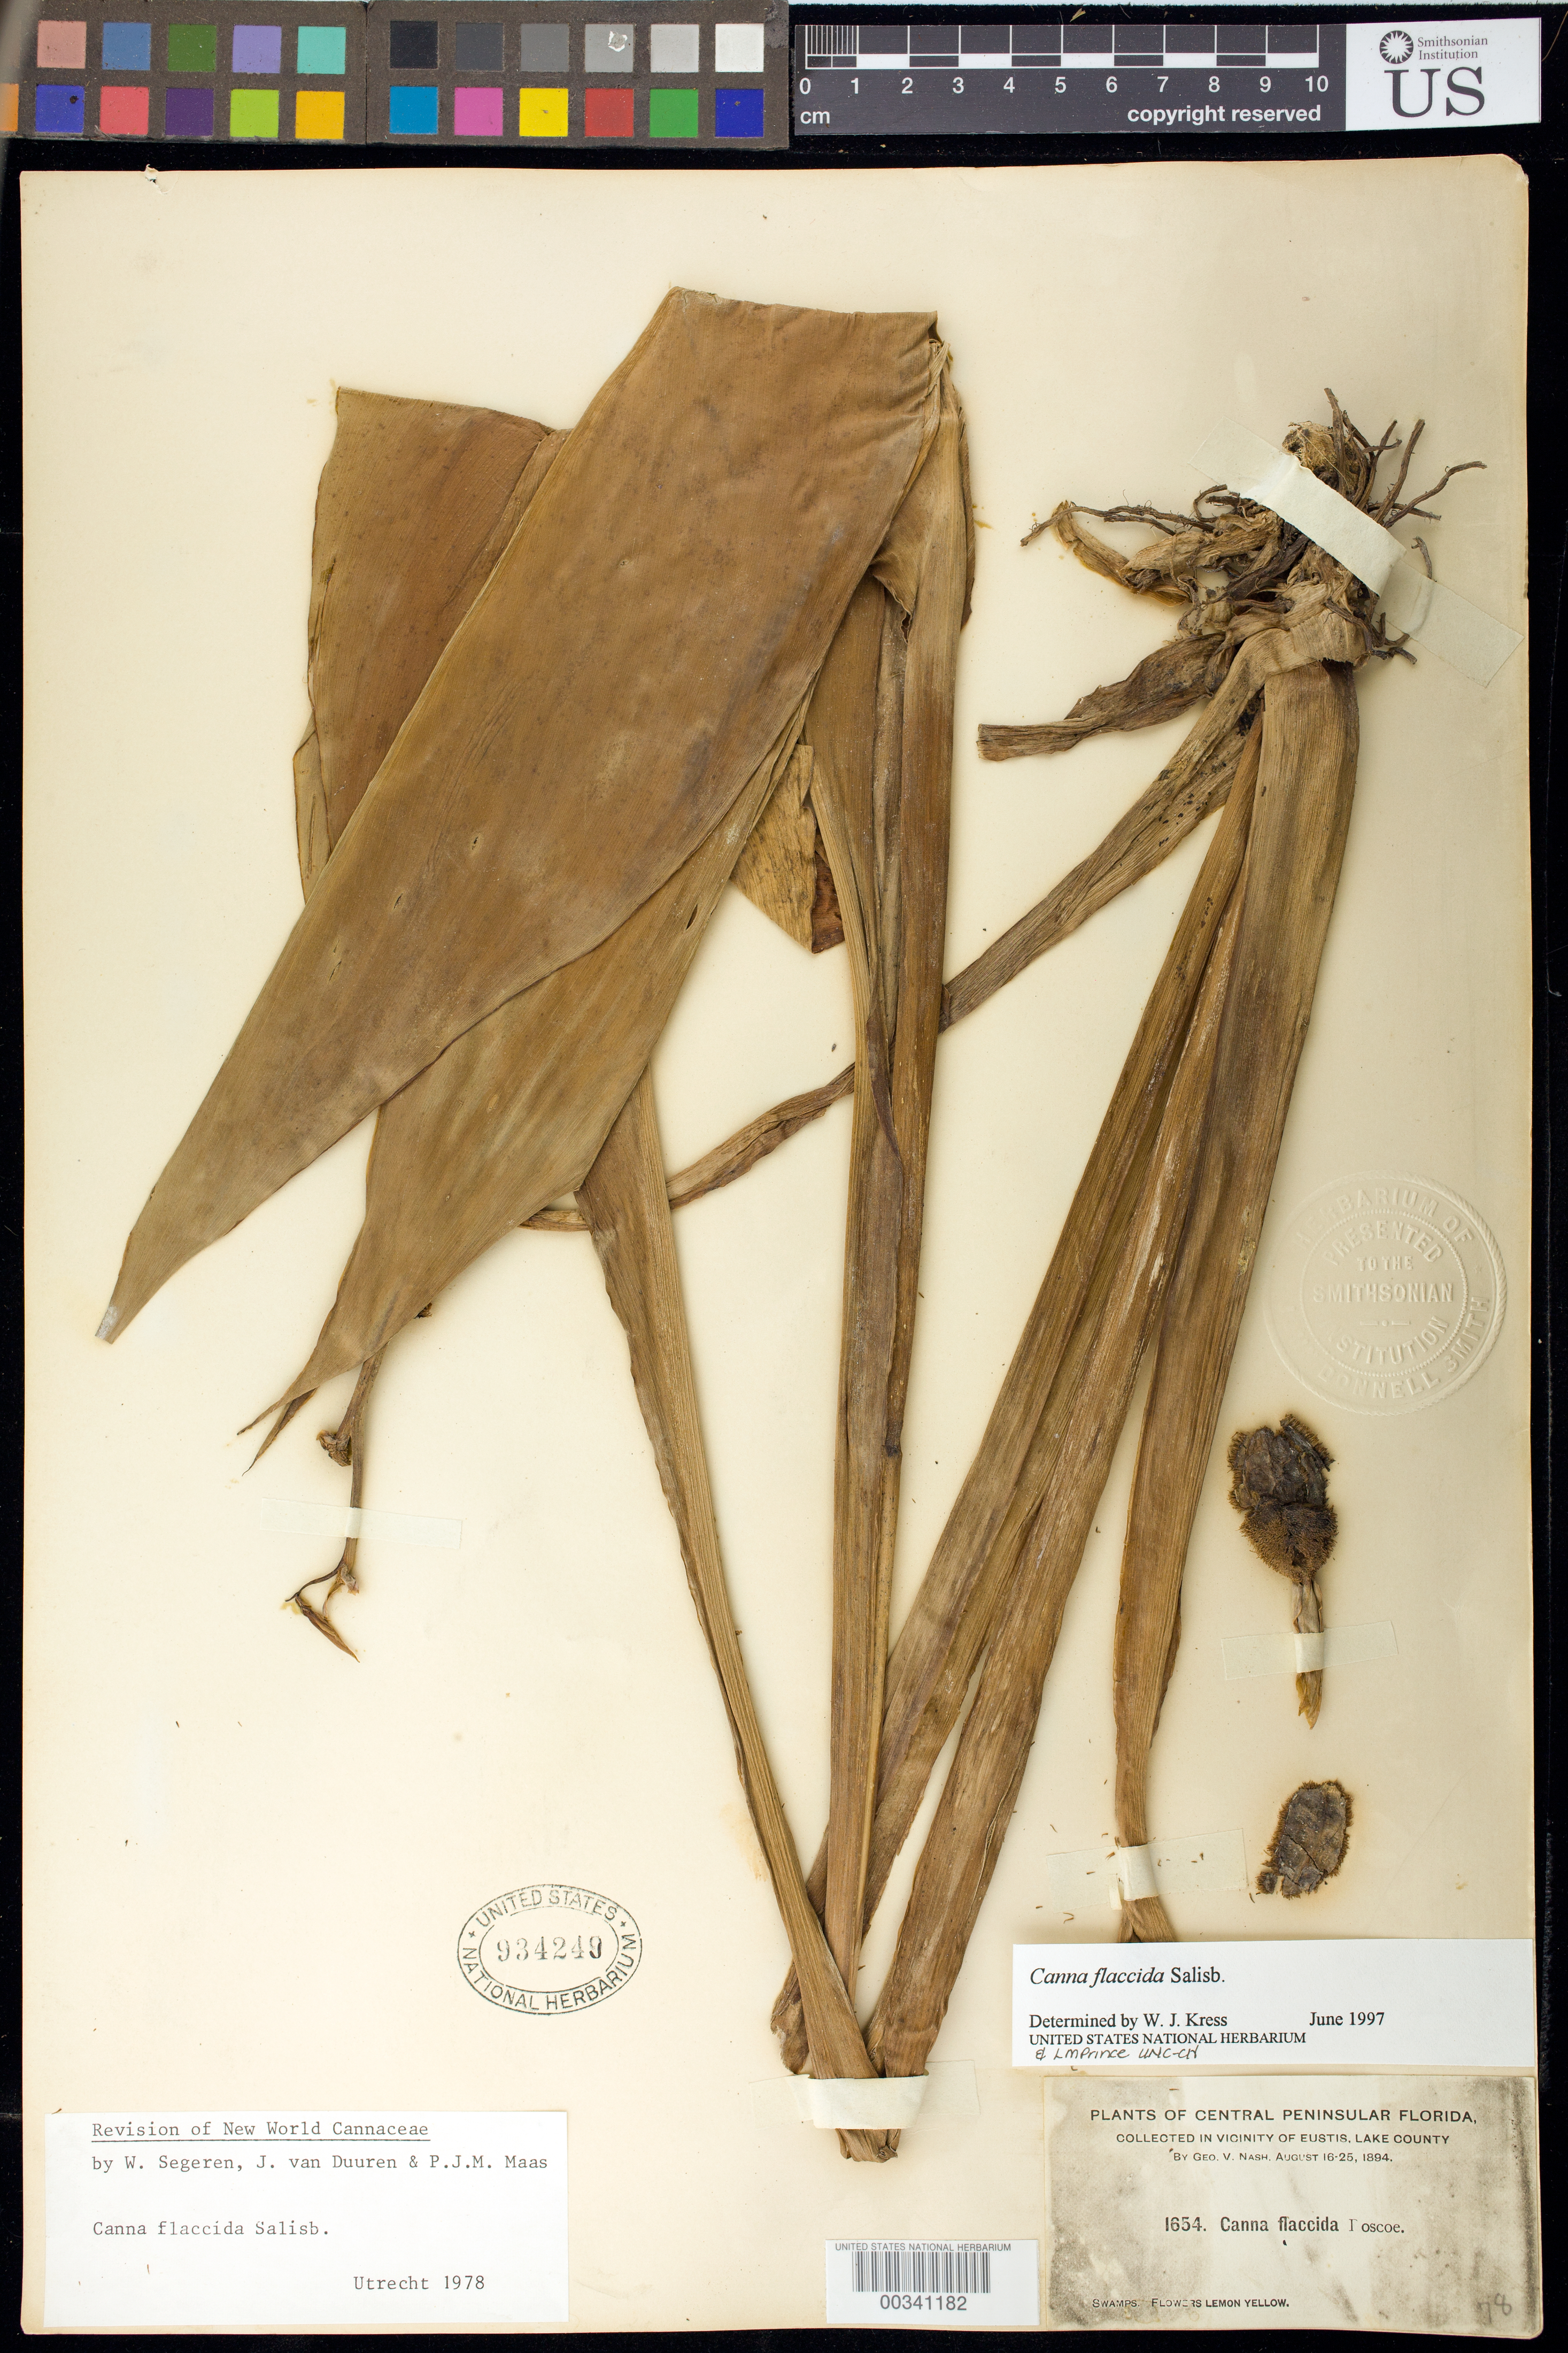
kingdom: Plantae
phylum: Tracheophyta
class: Liliopsida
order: Zingiberales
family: Cannaceae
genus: Canna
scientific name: Canna flaccida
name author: Salisb.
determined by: Segeren, W.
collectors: G. V. Nash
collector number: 1654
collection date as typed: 16 Aug 1894 to 25 Aug 1894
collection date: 1894-08-16/1894-08-25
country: United States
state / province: Florida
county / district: Lake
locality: Plants of central peninsular florida, in vicinity of eustis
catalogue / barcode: US 934249